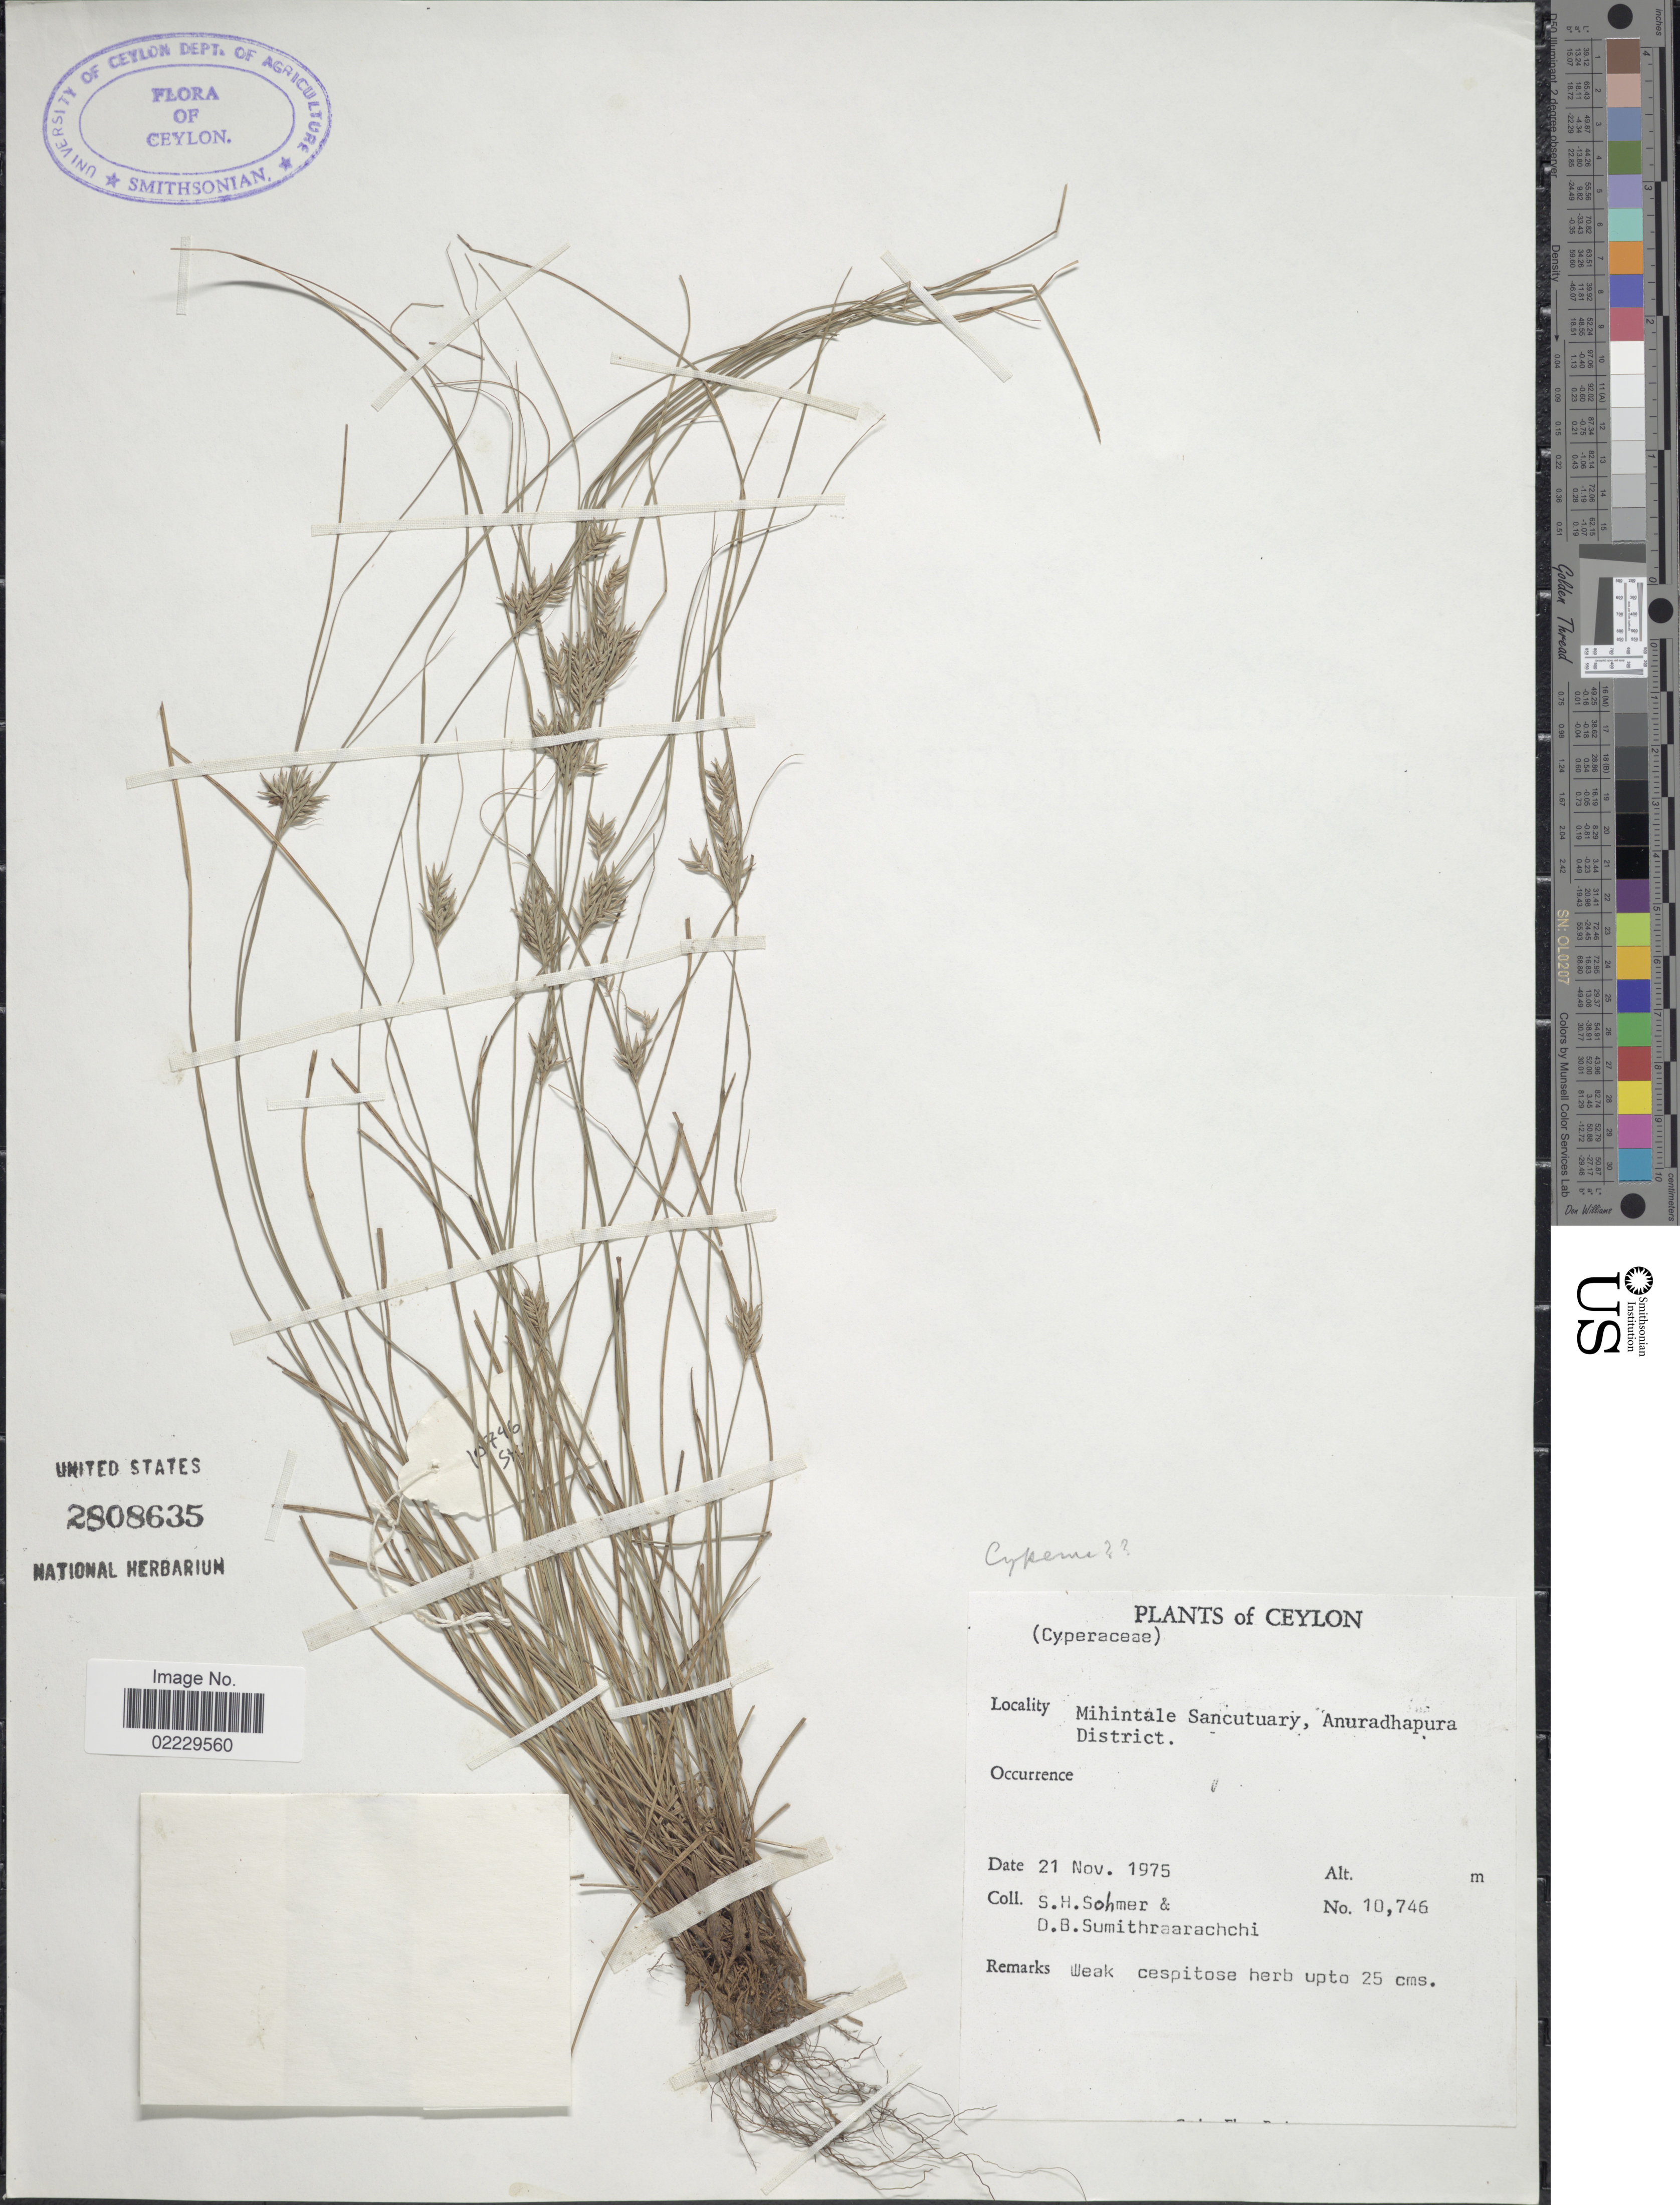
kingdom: Plantae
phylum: Tracheophyta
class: Liliopsida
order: Poales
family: Cyperaceae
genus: Cyperus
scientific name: Cyperus sp.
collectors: S. H. Sohmer & D. B. Sumithraarachchi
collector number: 10746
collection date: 1975-11-21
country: Sri Lanka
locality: Ceylon, Mihintale Sancutuary, Anuradhapura District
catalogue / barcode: US 2808635